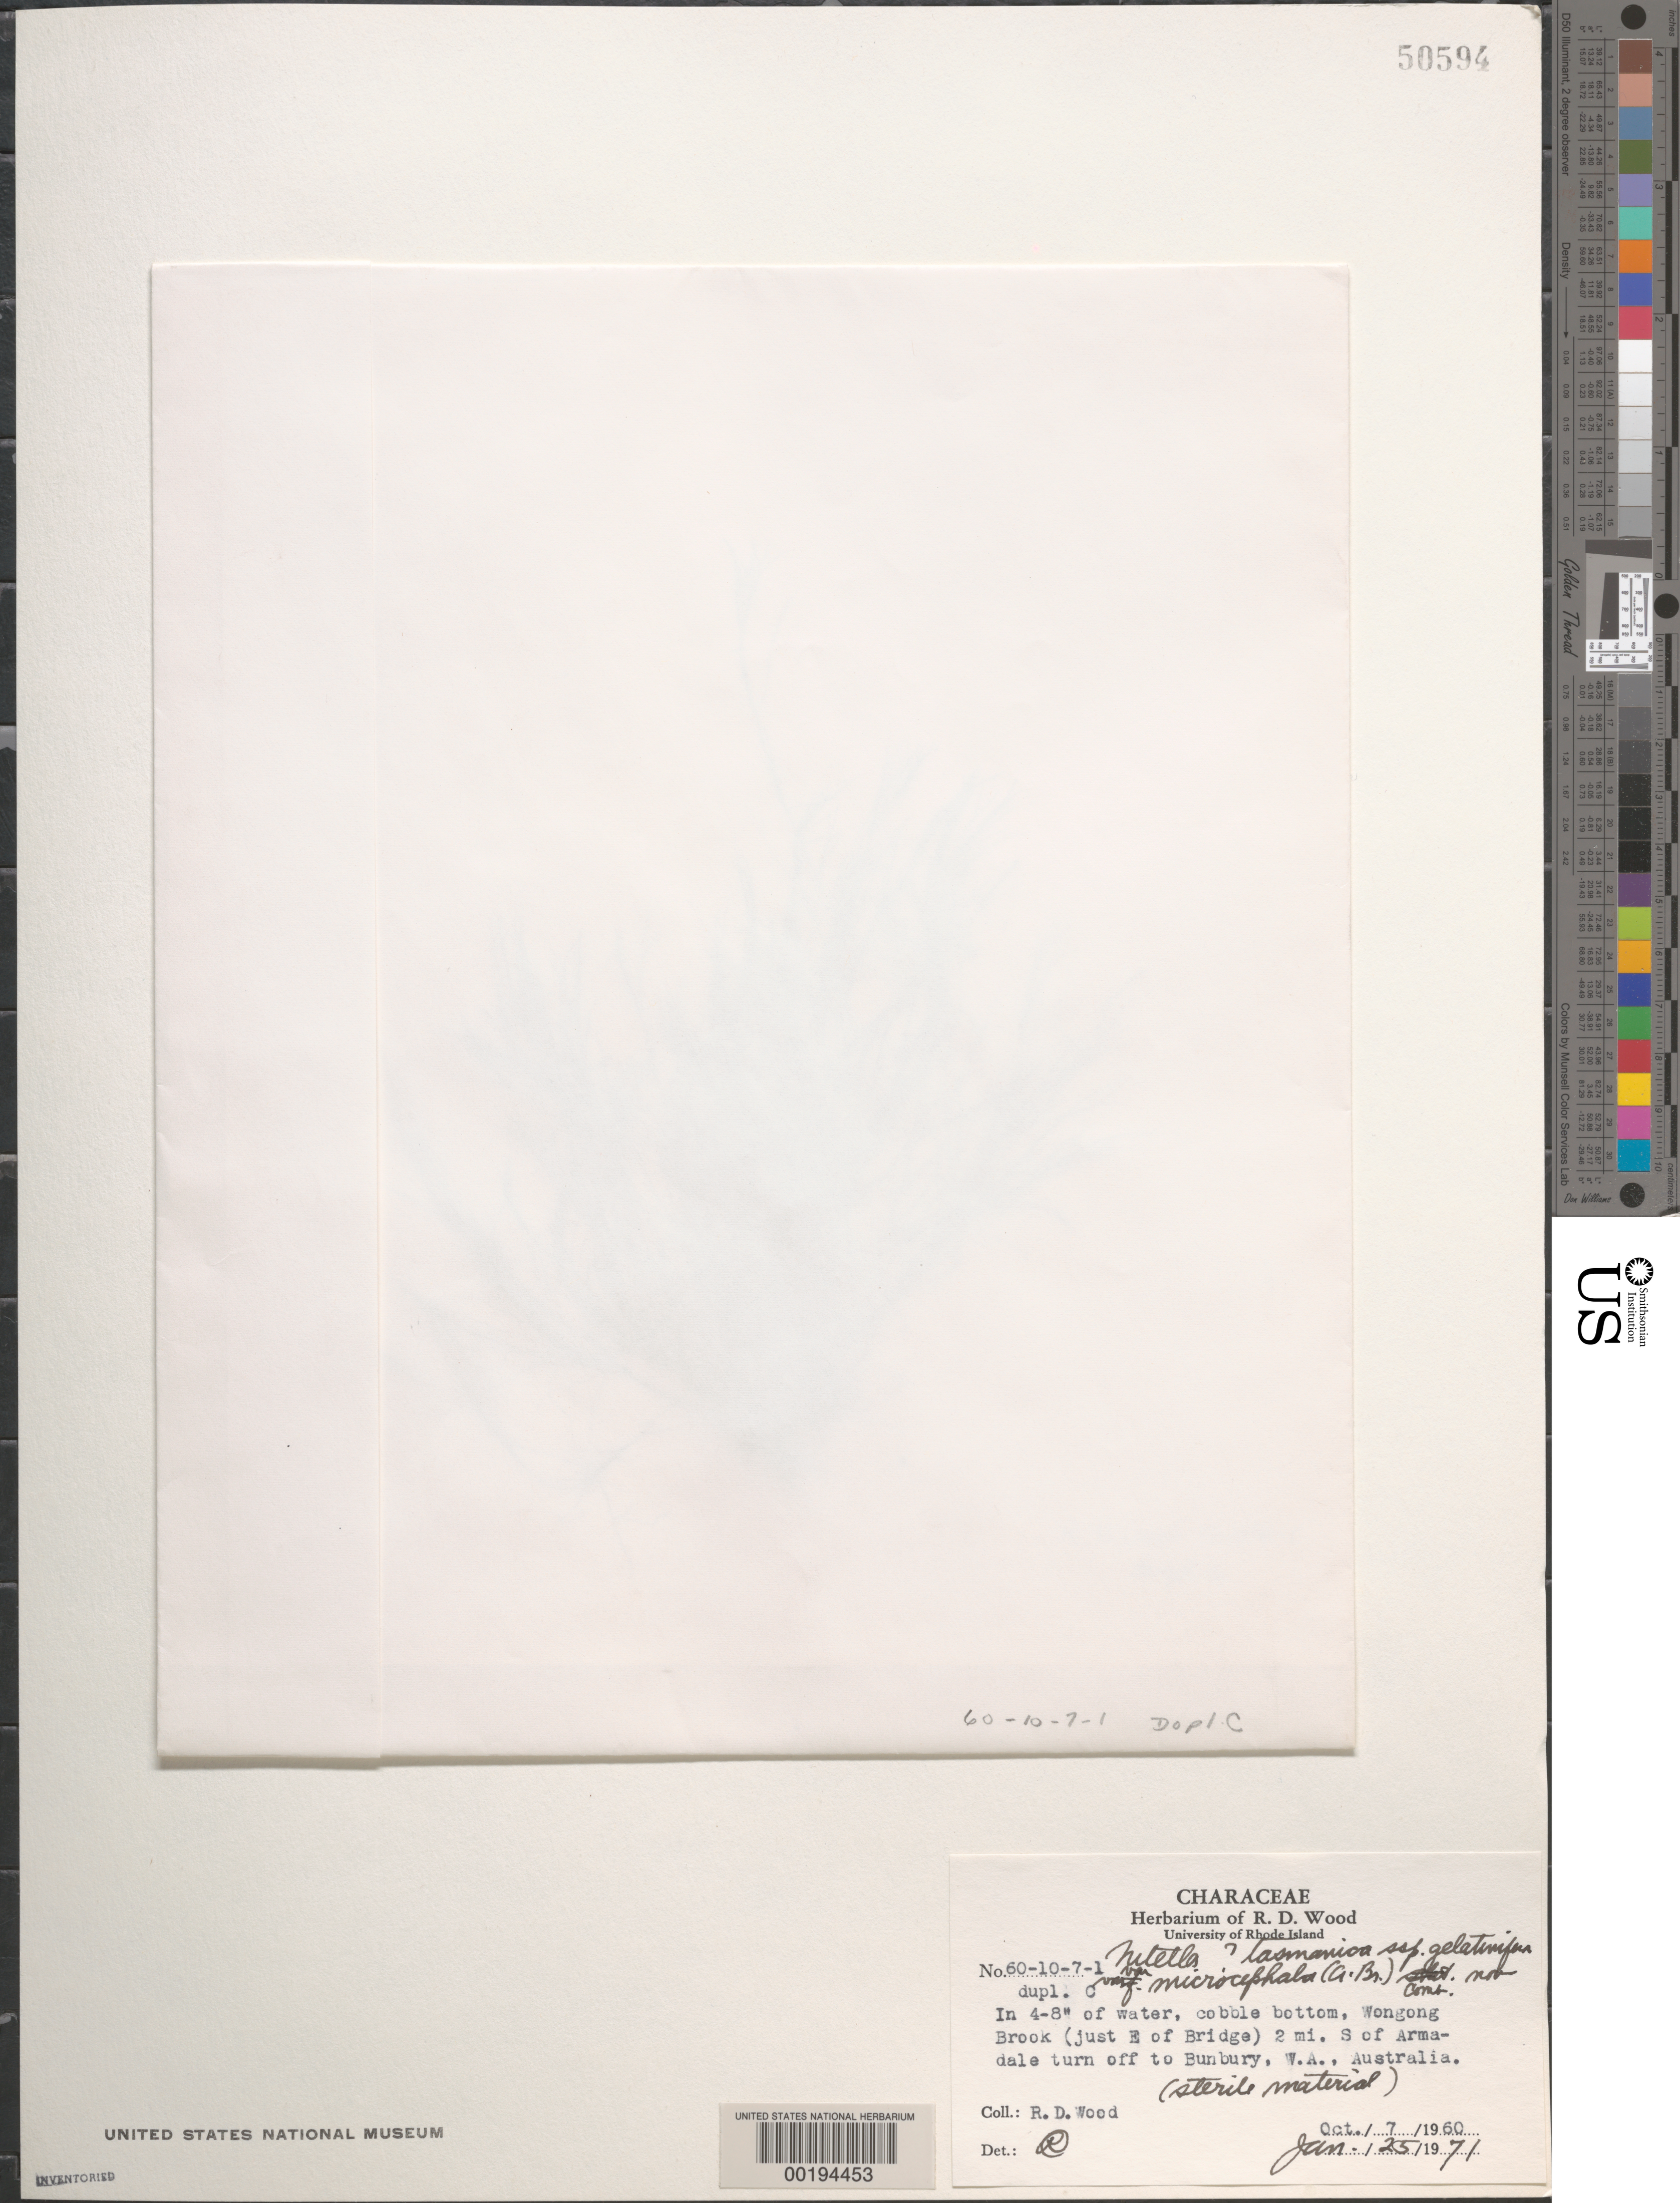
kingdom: Plantae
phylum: Charophyta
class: Charophyceae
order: Charales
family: Characeae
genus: Nitella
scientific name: Nitella tasmanica subsp. gelatinifera var. microcephala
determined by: Wood, R. D.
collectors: R. Wood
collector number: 60-10-7-1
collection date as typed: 07 Oct 1960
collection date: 1960-10-07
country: Australia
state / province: Western Australia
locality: Wongong brook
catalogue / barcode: US 50594